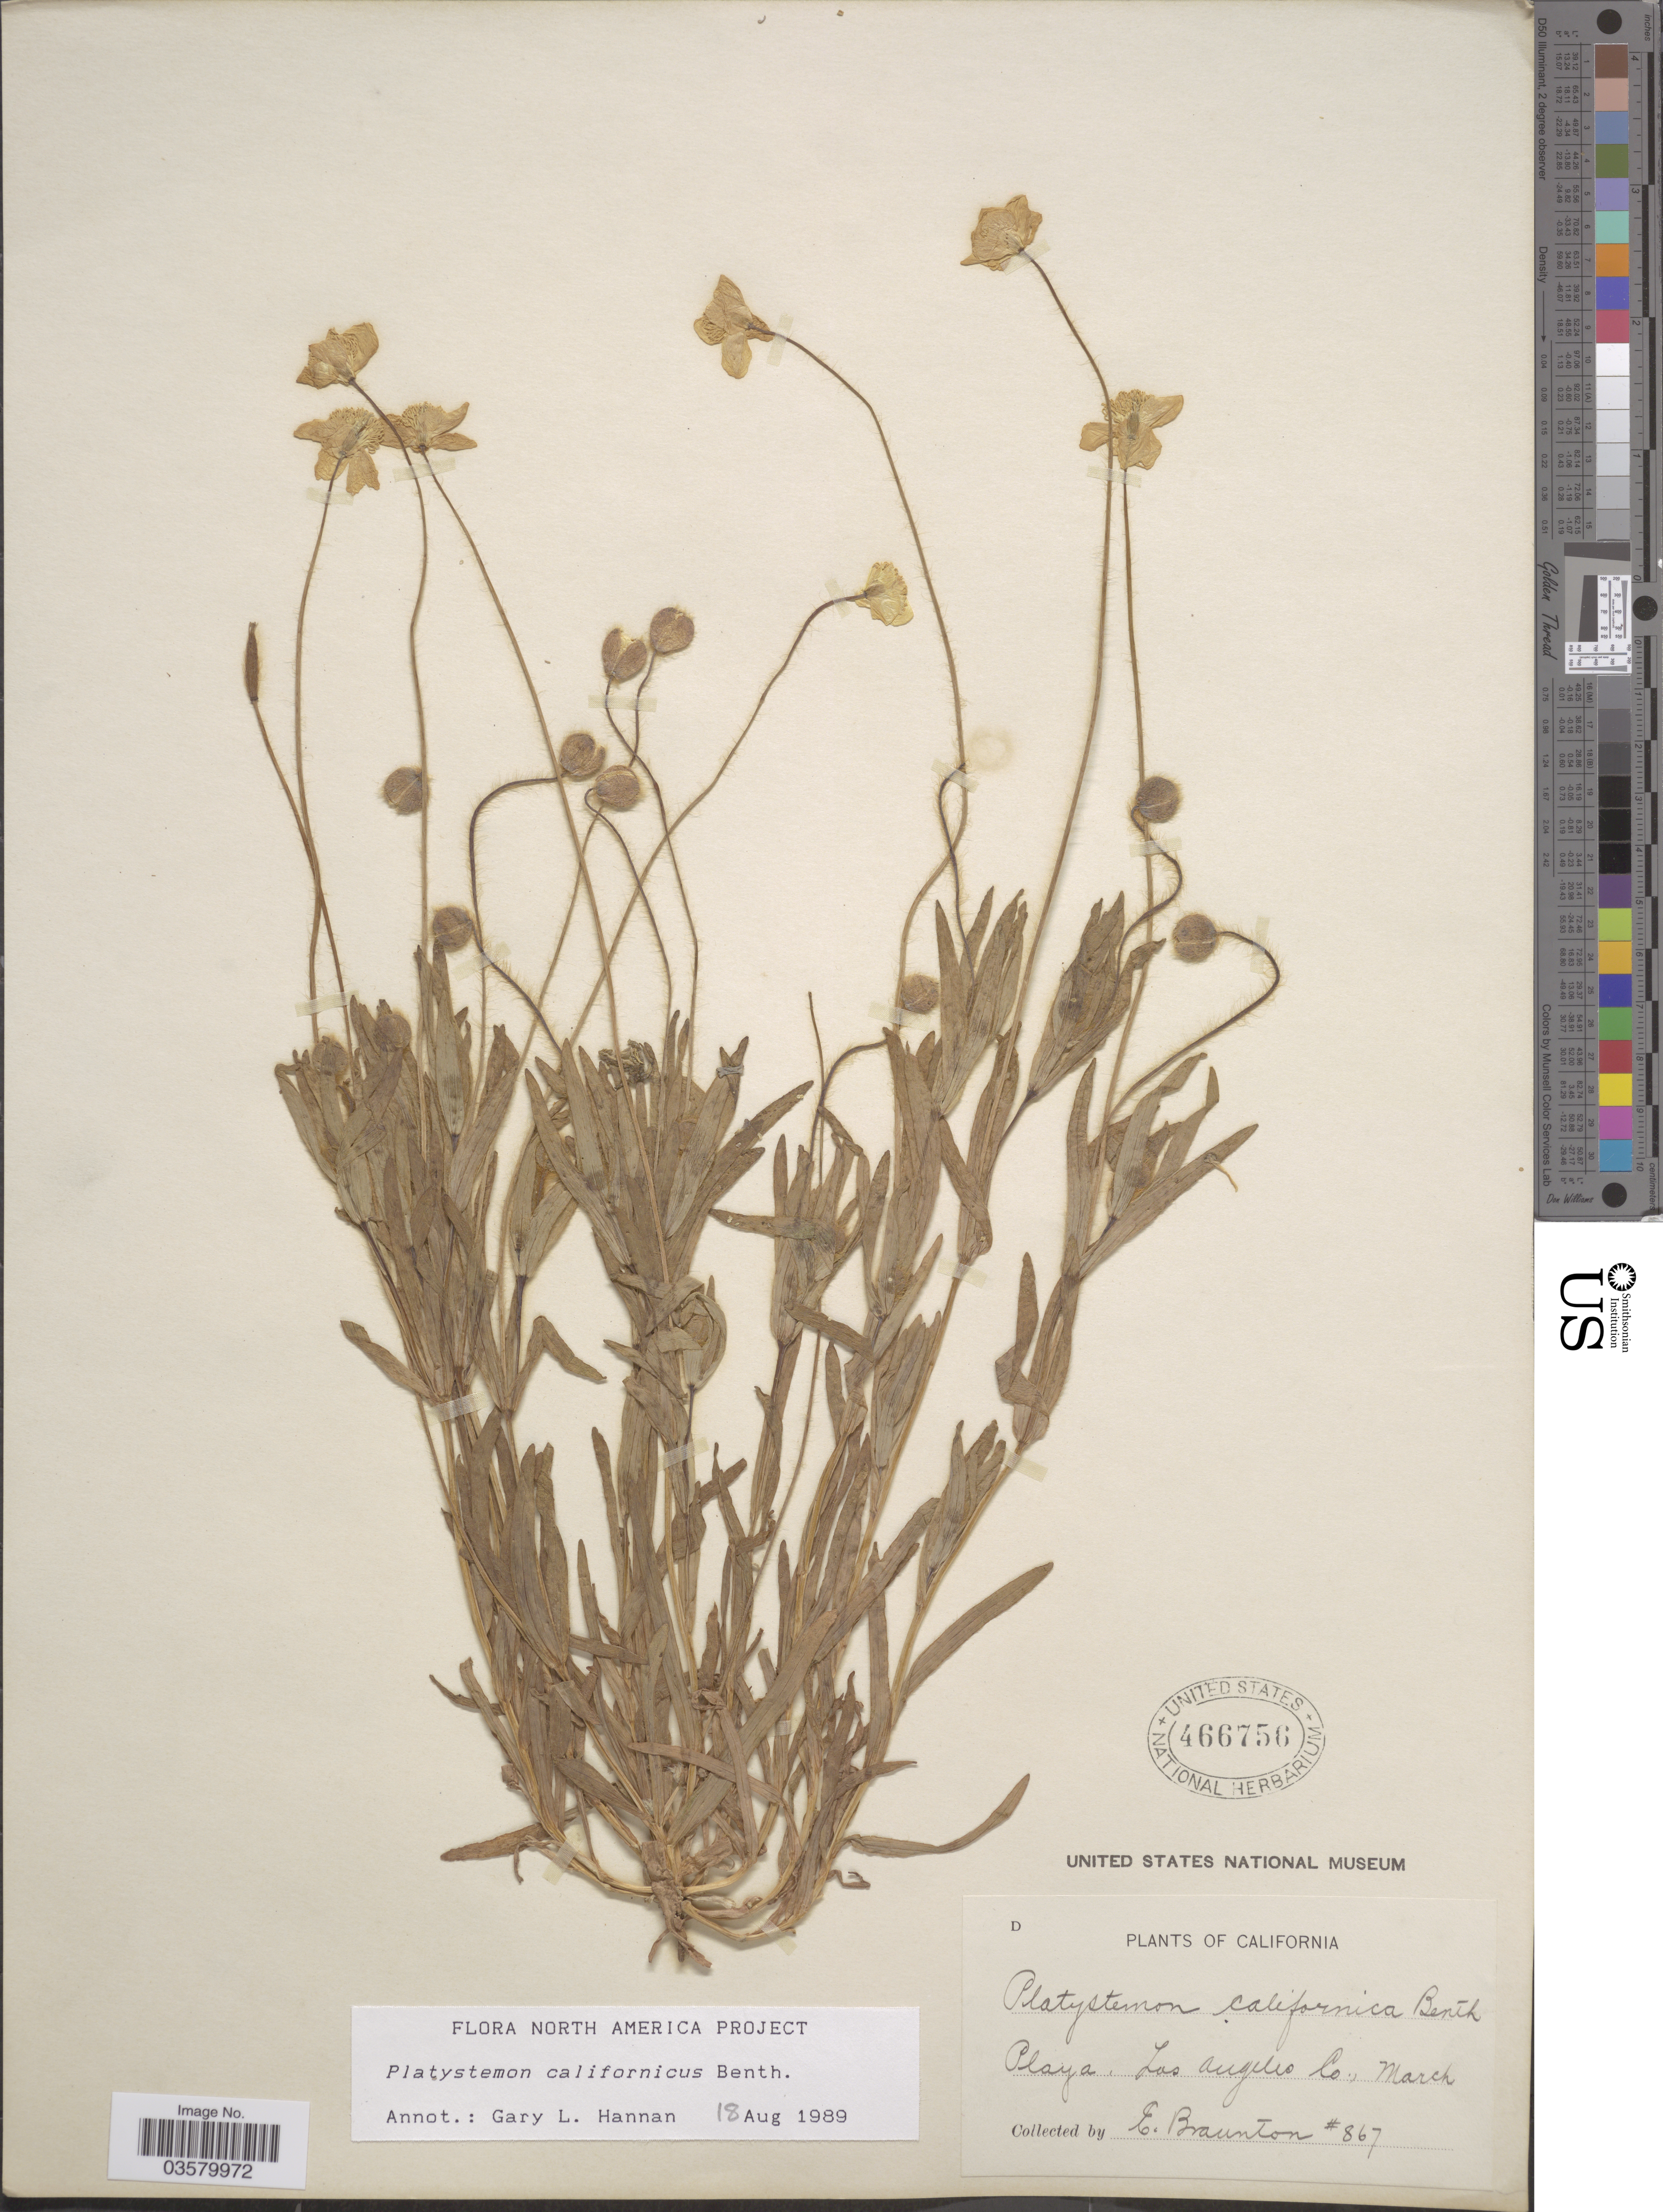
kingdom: Plantae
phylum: Tracheophyta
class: Magnoliopsida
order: Ranunculales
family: Papaveraceae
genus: Platystemon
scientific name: Platystemon californicus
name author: Benth.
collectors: E. Braunton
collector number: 867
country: United States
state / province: California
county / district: Los Angeles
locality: Playa, Los Angeles Co.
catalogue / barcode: US 466756